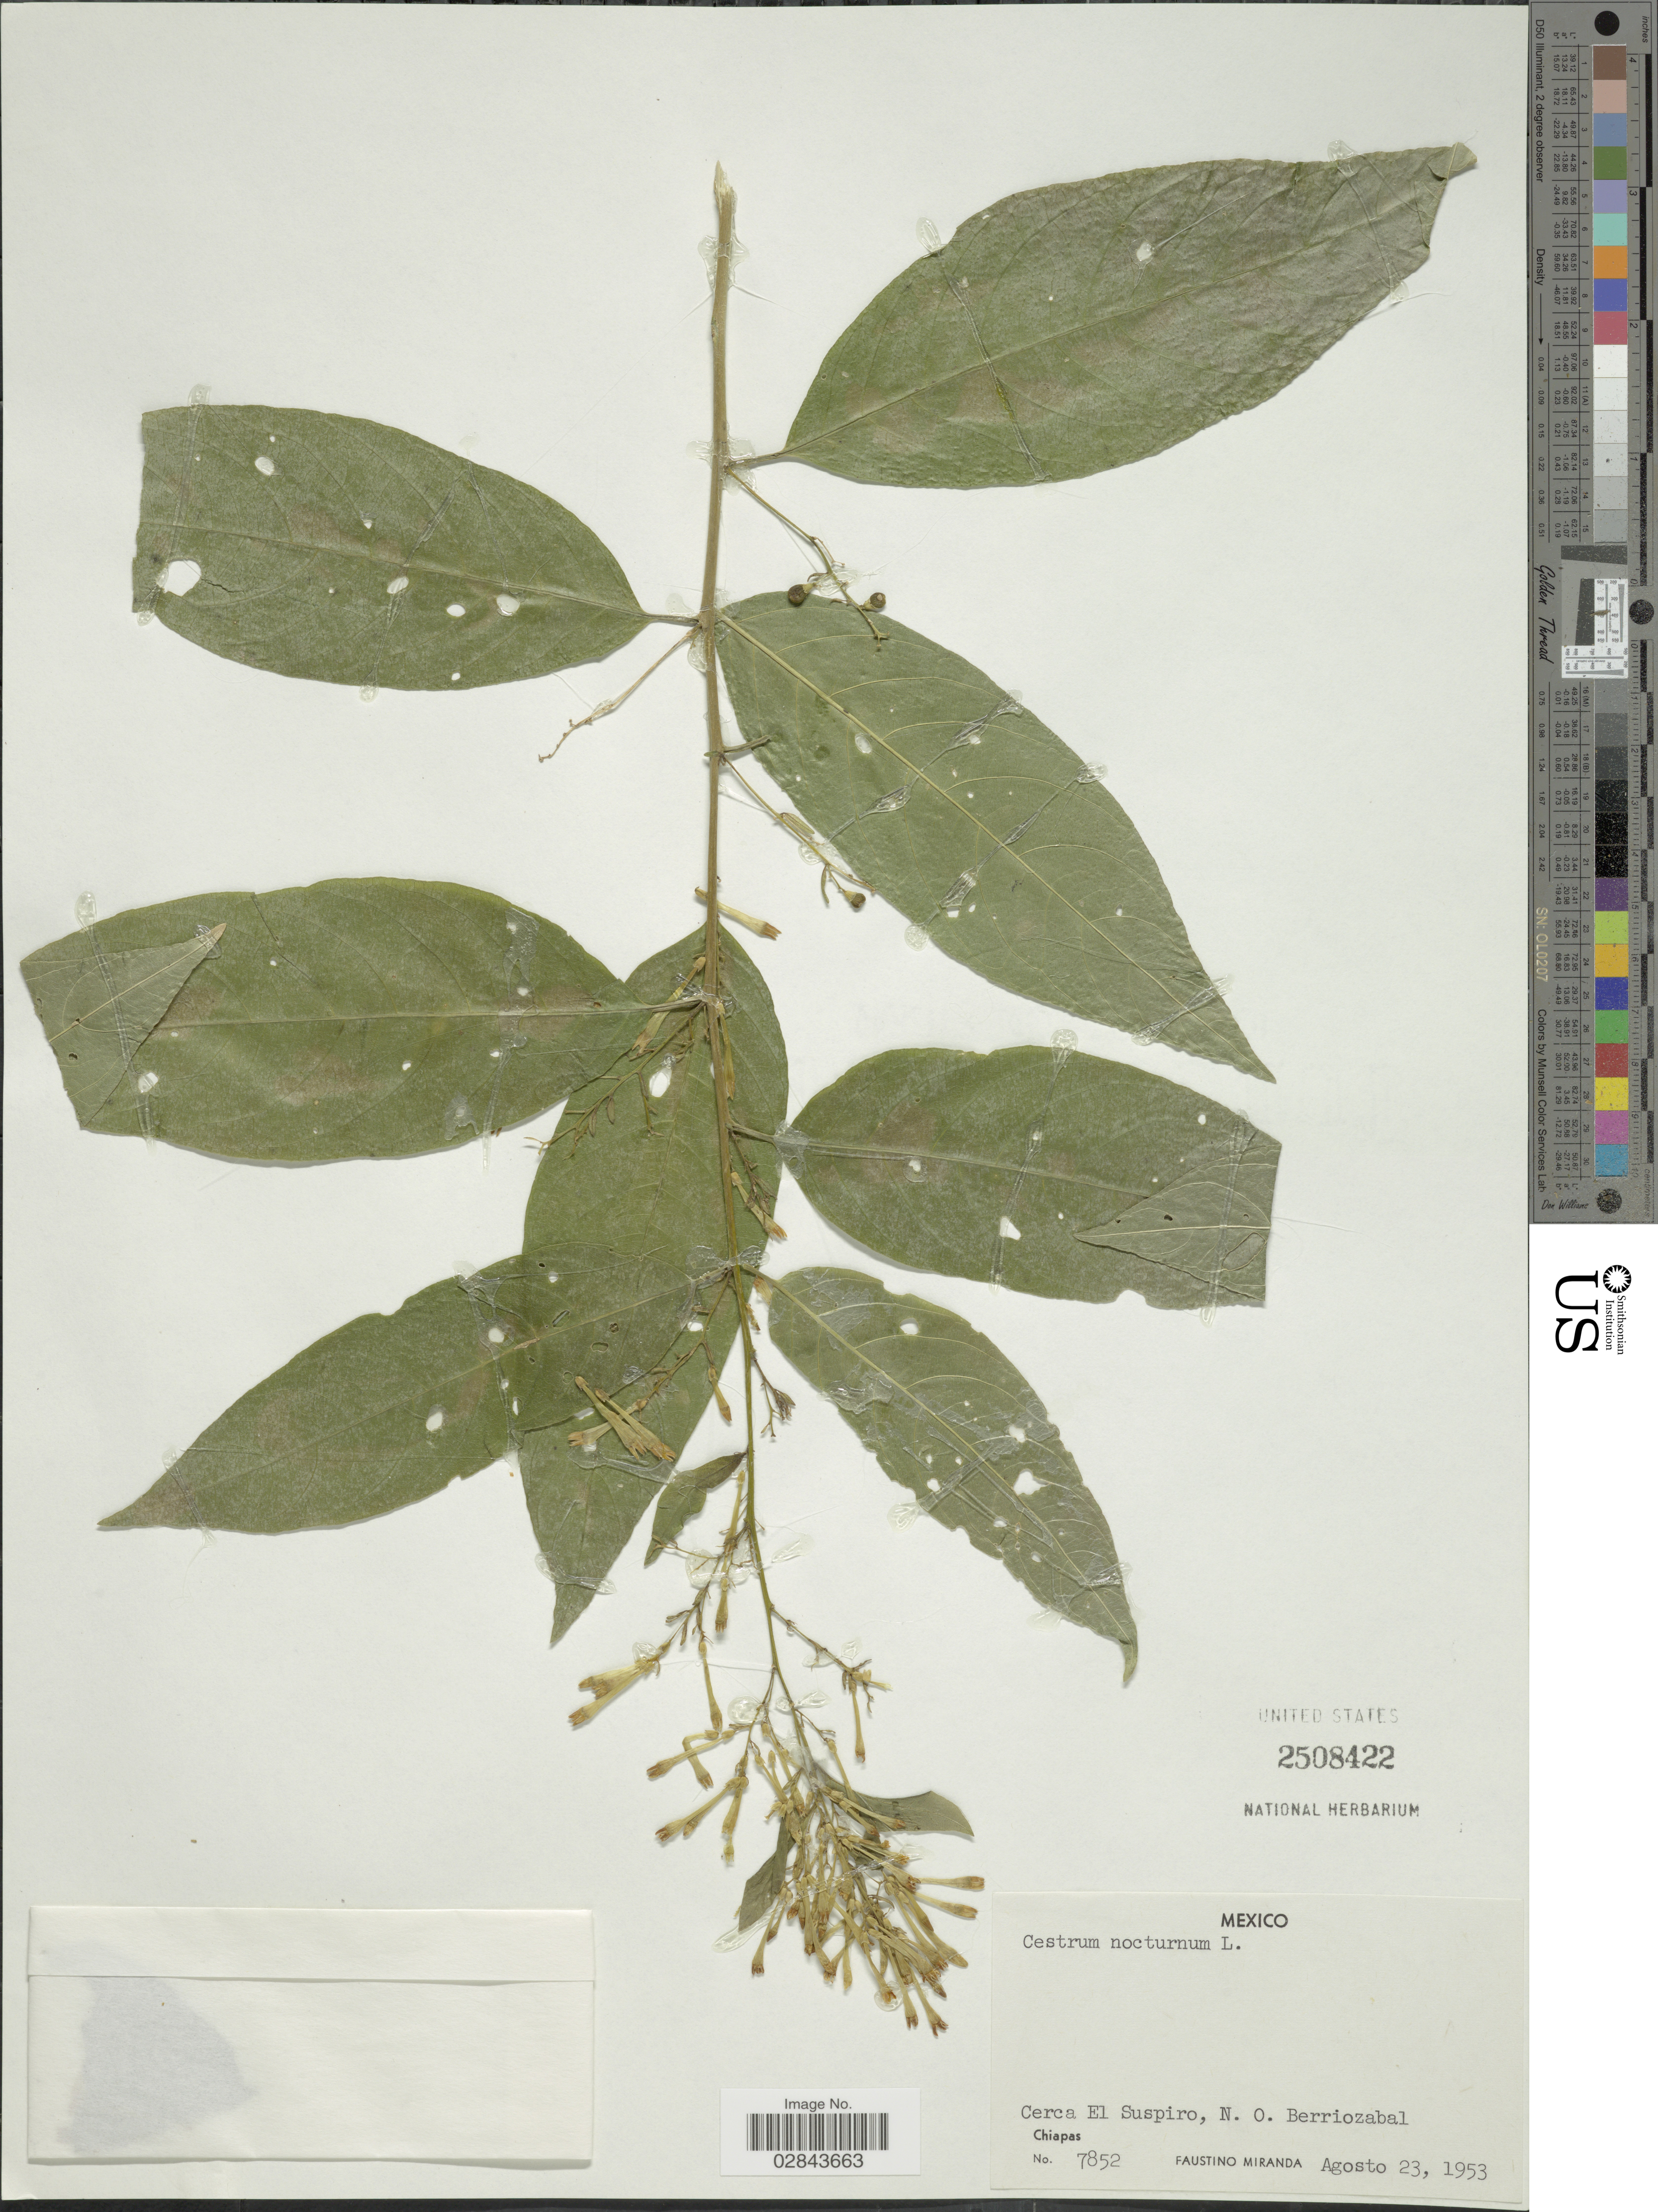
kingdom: Plantae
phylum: Tracheophyta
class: Magnoliopsida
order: Solanales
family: Solanaceae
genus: Cestrum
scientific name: Cestrum nocturnum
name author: L.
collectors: F. Miranda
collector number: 7852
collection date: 1953-08-23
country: Mexico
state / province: Chiapas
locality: Cerca El Suspiro, N.O. Berriozabal.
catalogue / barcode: US 2508422